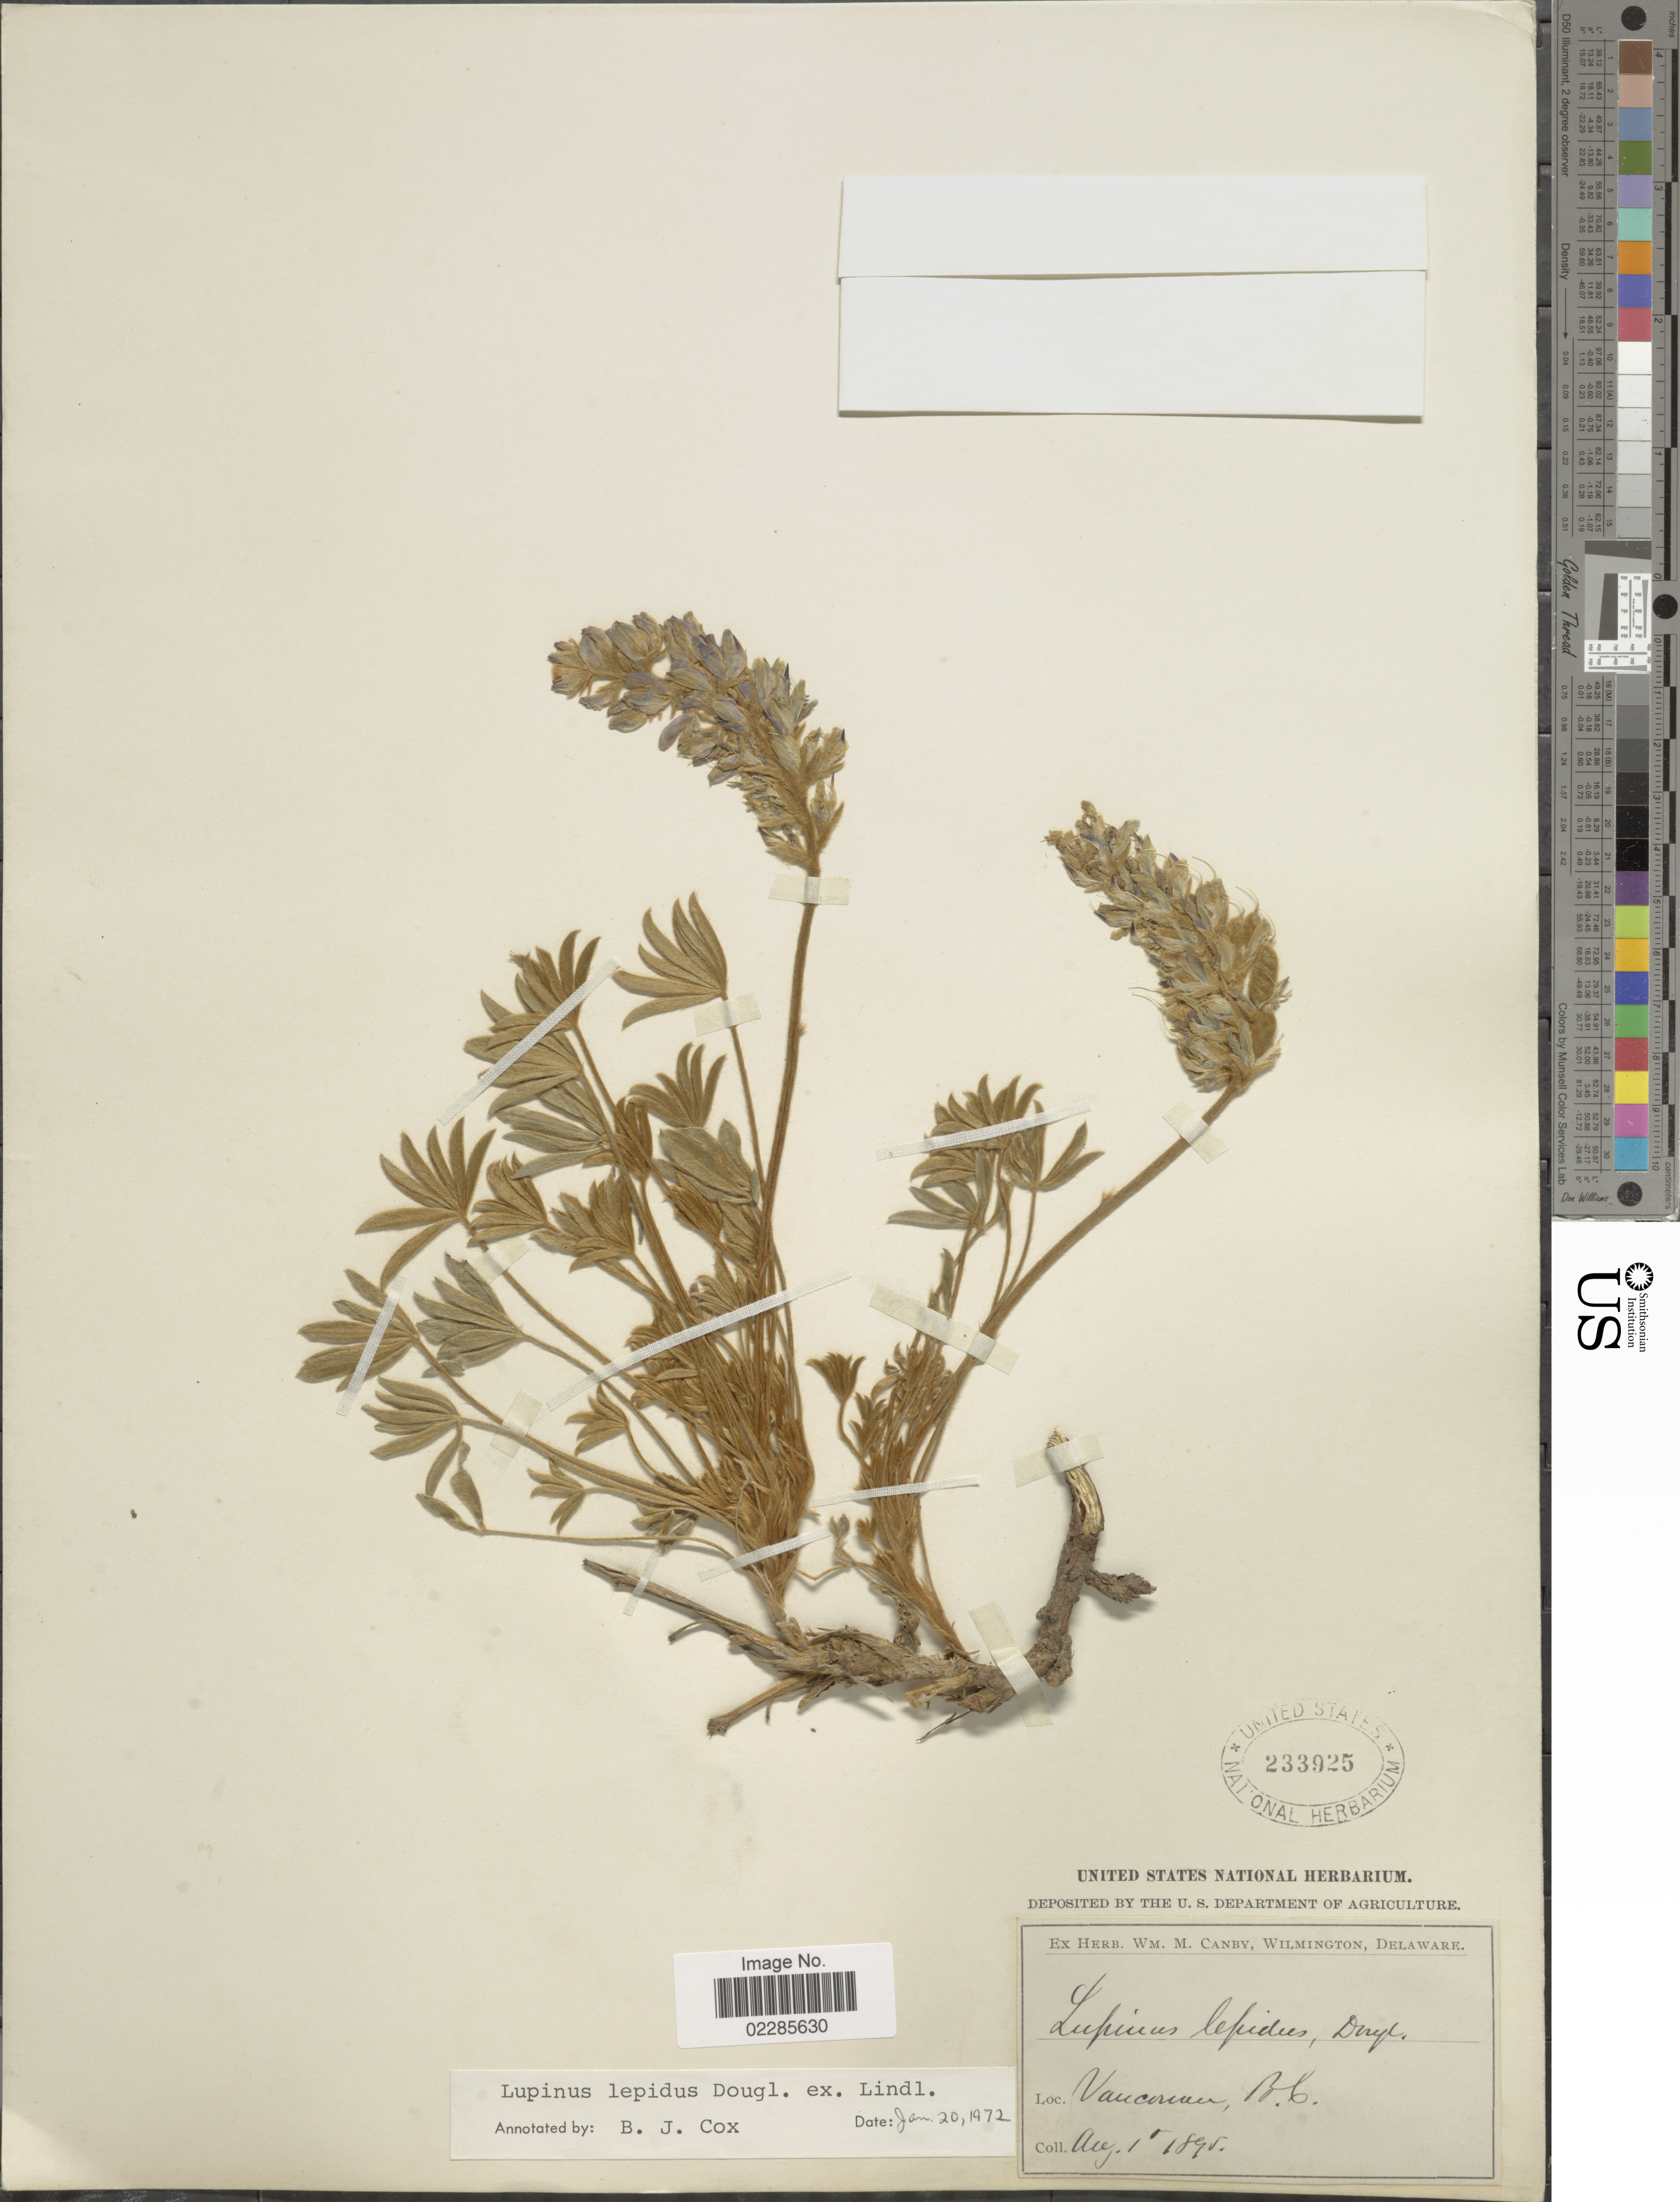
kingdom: Plantae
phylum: Tracheophyta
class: Magnoliopsida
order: Fabales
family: Fabaceae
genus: Lupinus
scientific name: Lupinus lepidus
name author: Douglas ex Lindl.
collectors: ex herb. W.M. Canby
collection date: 1895-08-01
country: Canada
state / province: British Columbia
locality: Vancouver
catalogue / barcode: US 233925